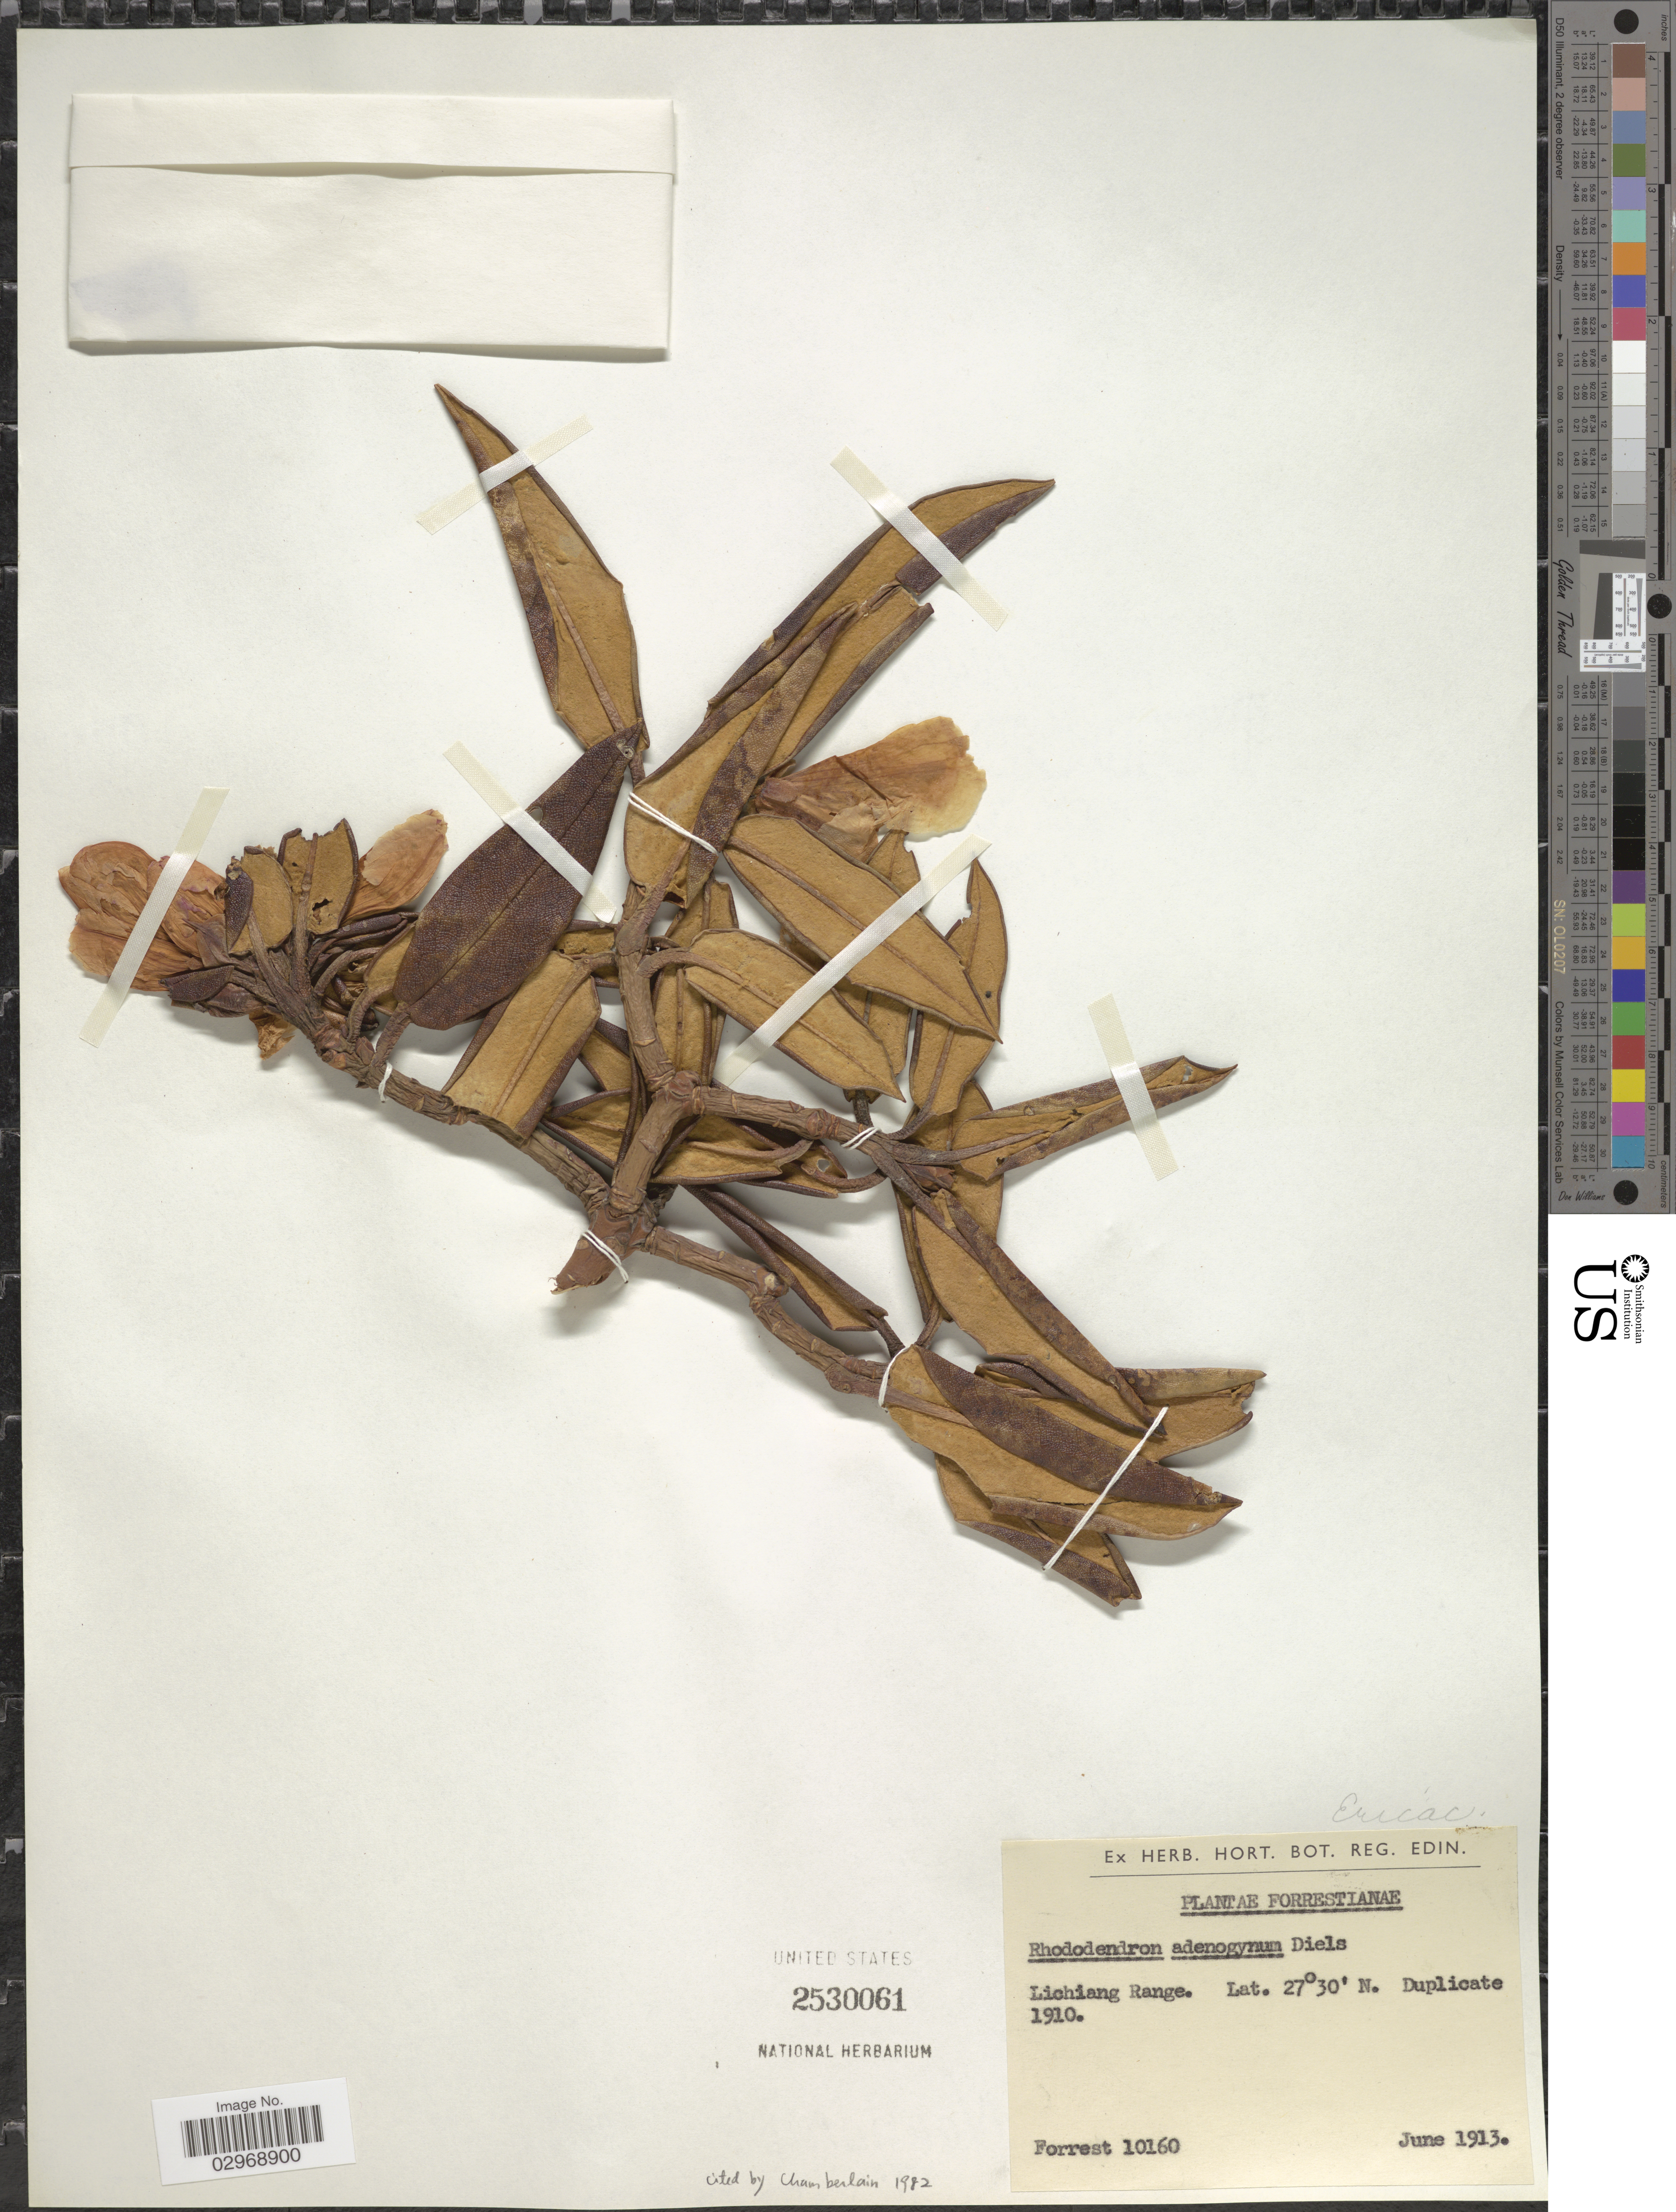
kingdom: Plantae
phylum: Tracheophyta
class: Magnoliopsida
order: Ericales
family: Ericaceae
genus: Rhododendron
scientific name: Rhododendron adenogynum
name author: Diels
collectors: -. Forrest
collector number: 10160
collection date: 1913-06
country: China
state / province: Yunnan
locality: Lichiang Range.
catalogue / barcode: US 2530061